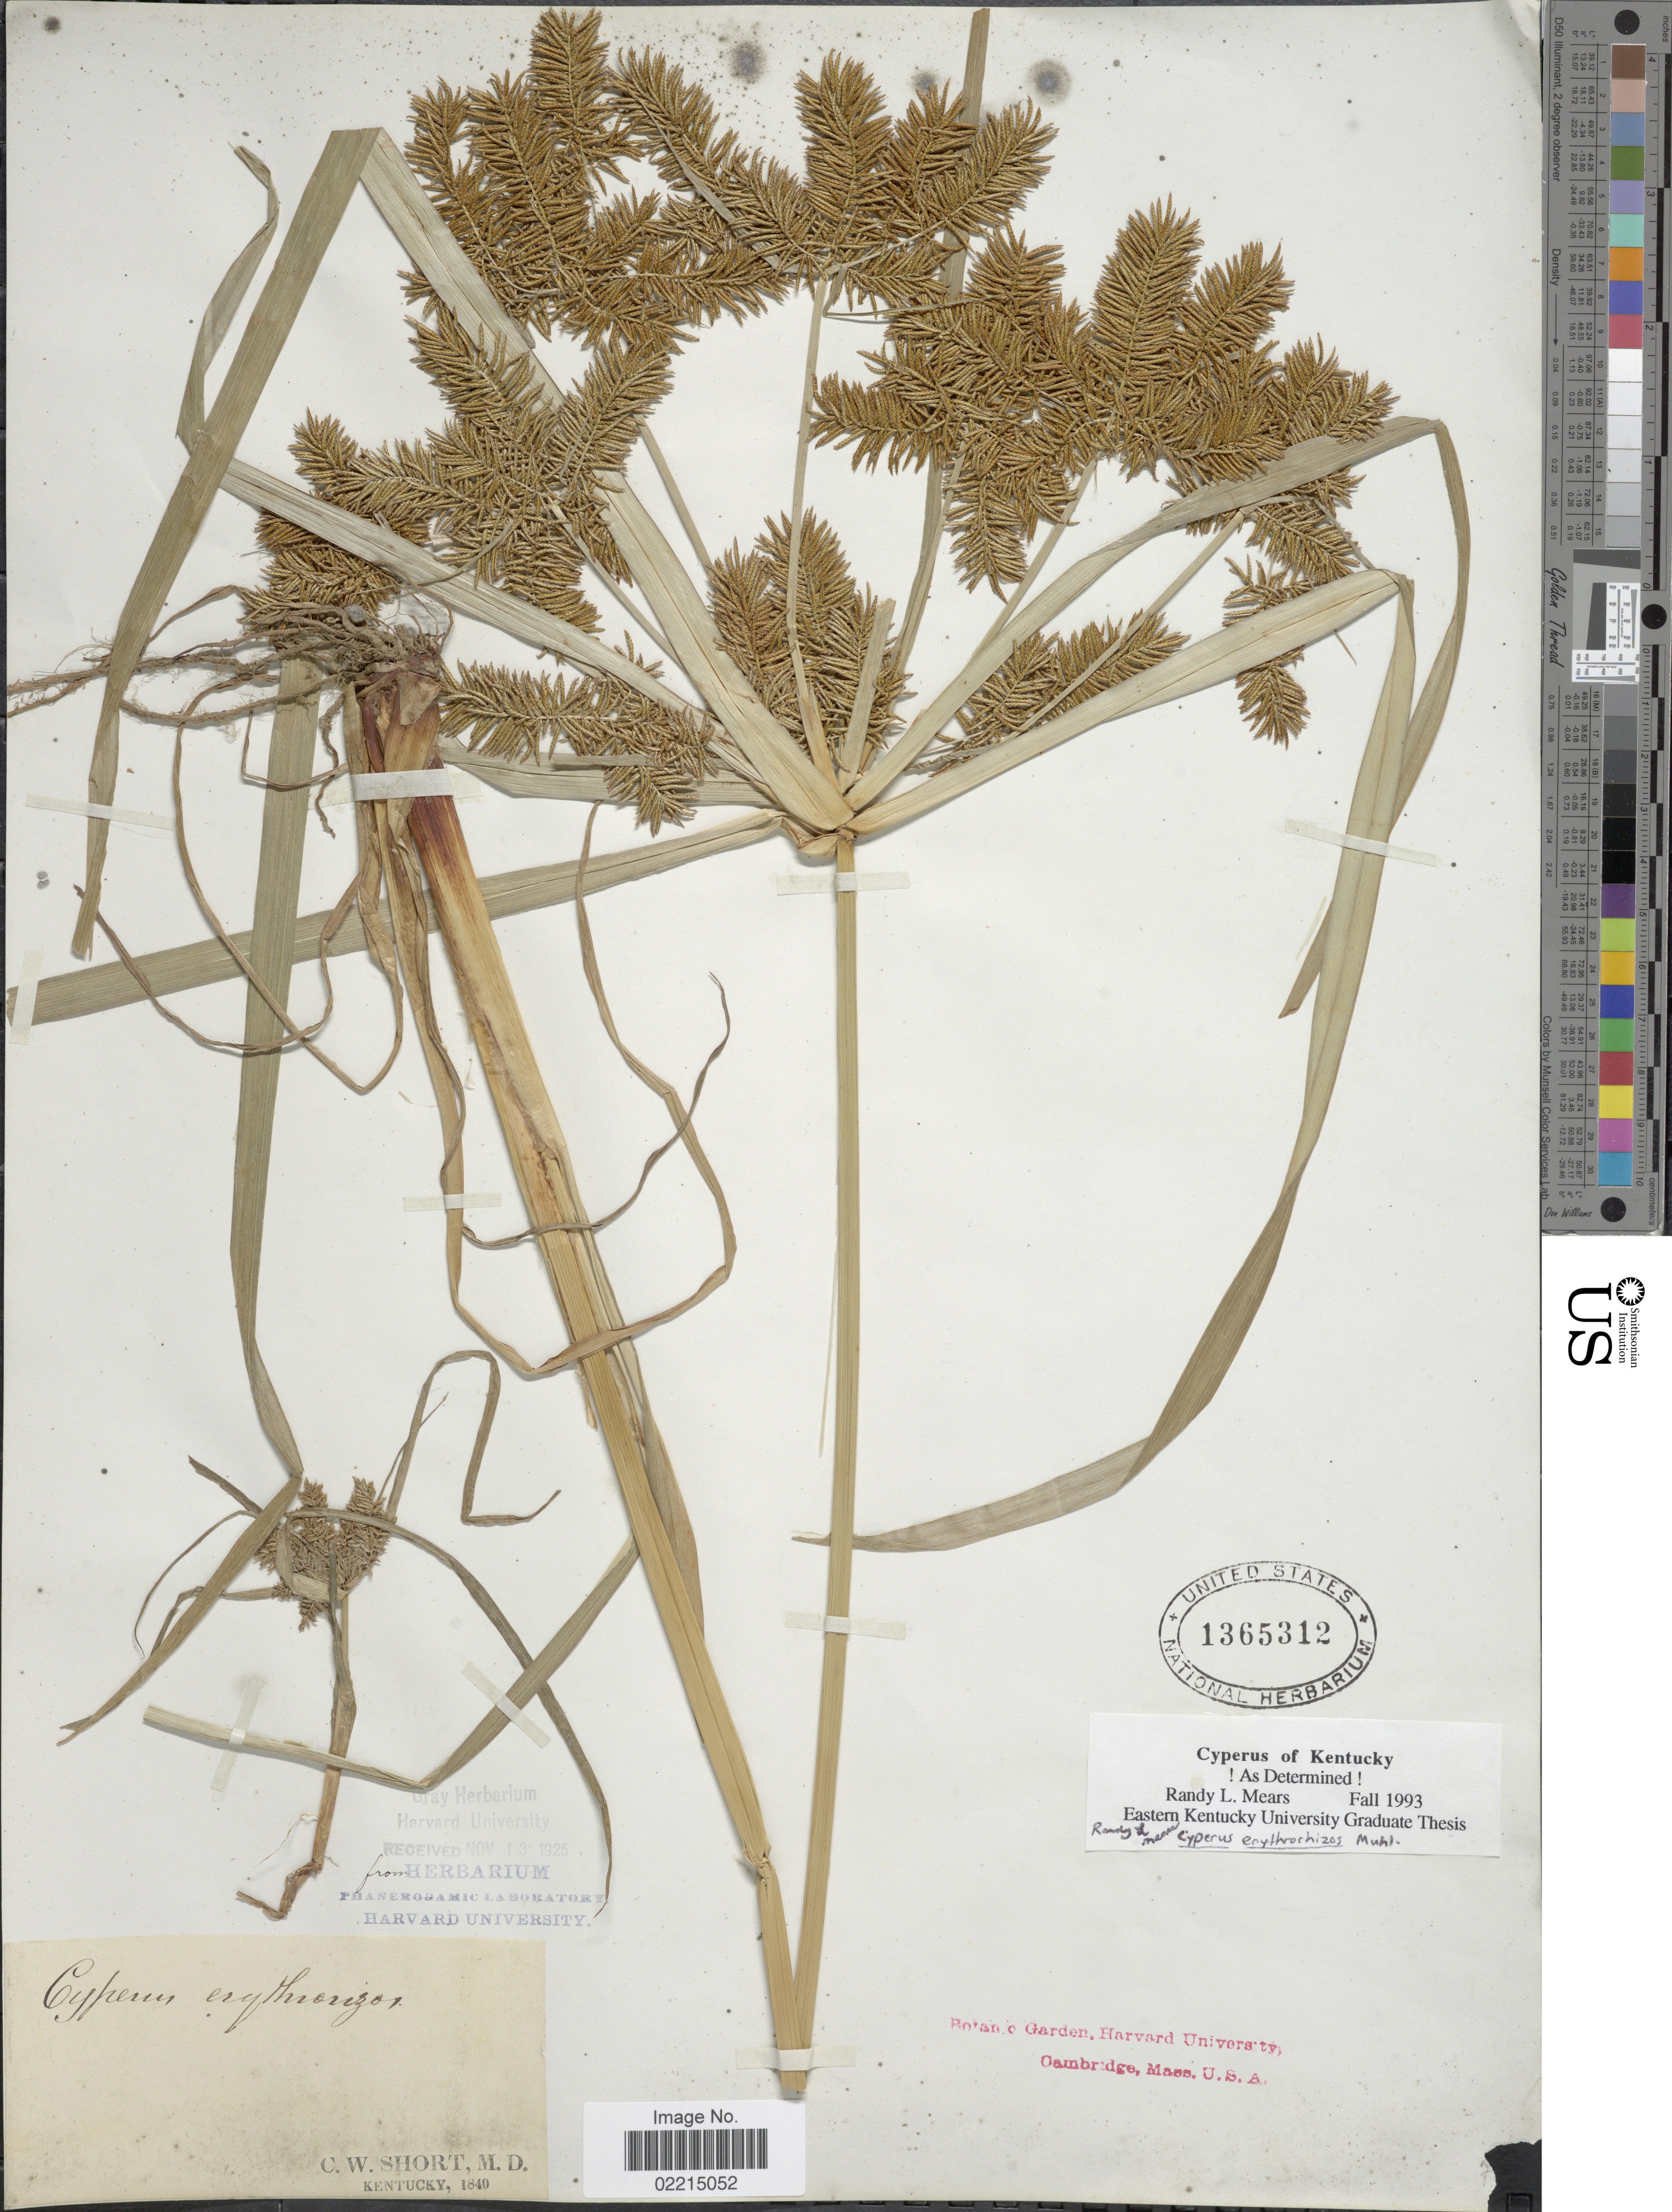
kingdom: Plantae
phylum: Tracheophyta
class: Liliopsida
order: Poales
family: Cyperaceae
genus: Cyperus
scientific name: Cyperus erythrorhizos Muhl.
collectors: C. W. Short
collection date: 1840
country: United States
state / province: Kentucky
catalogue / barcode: US 1365312